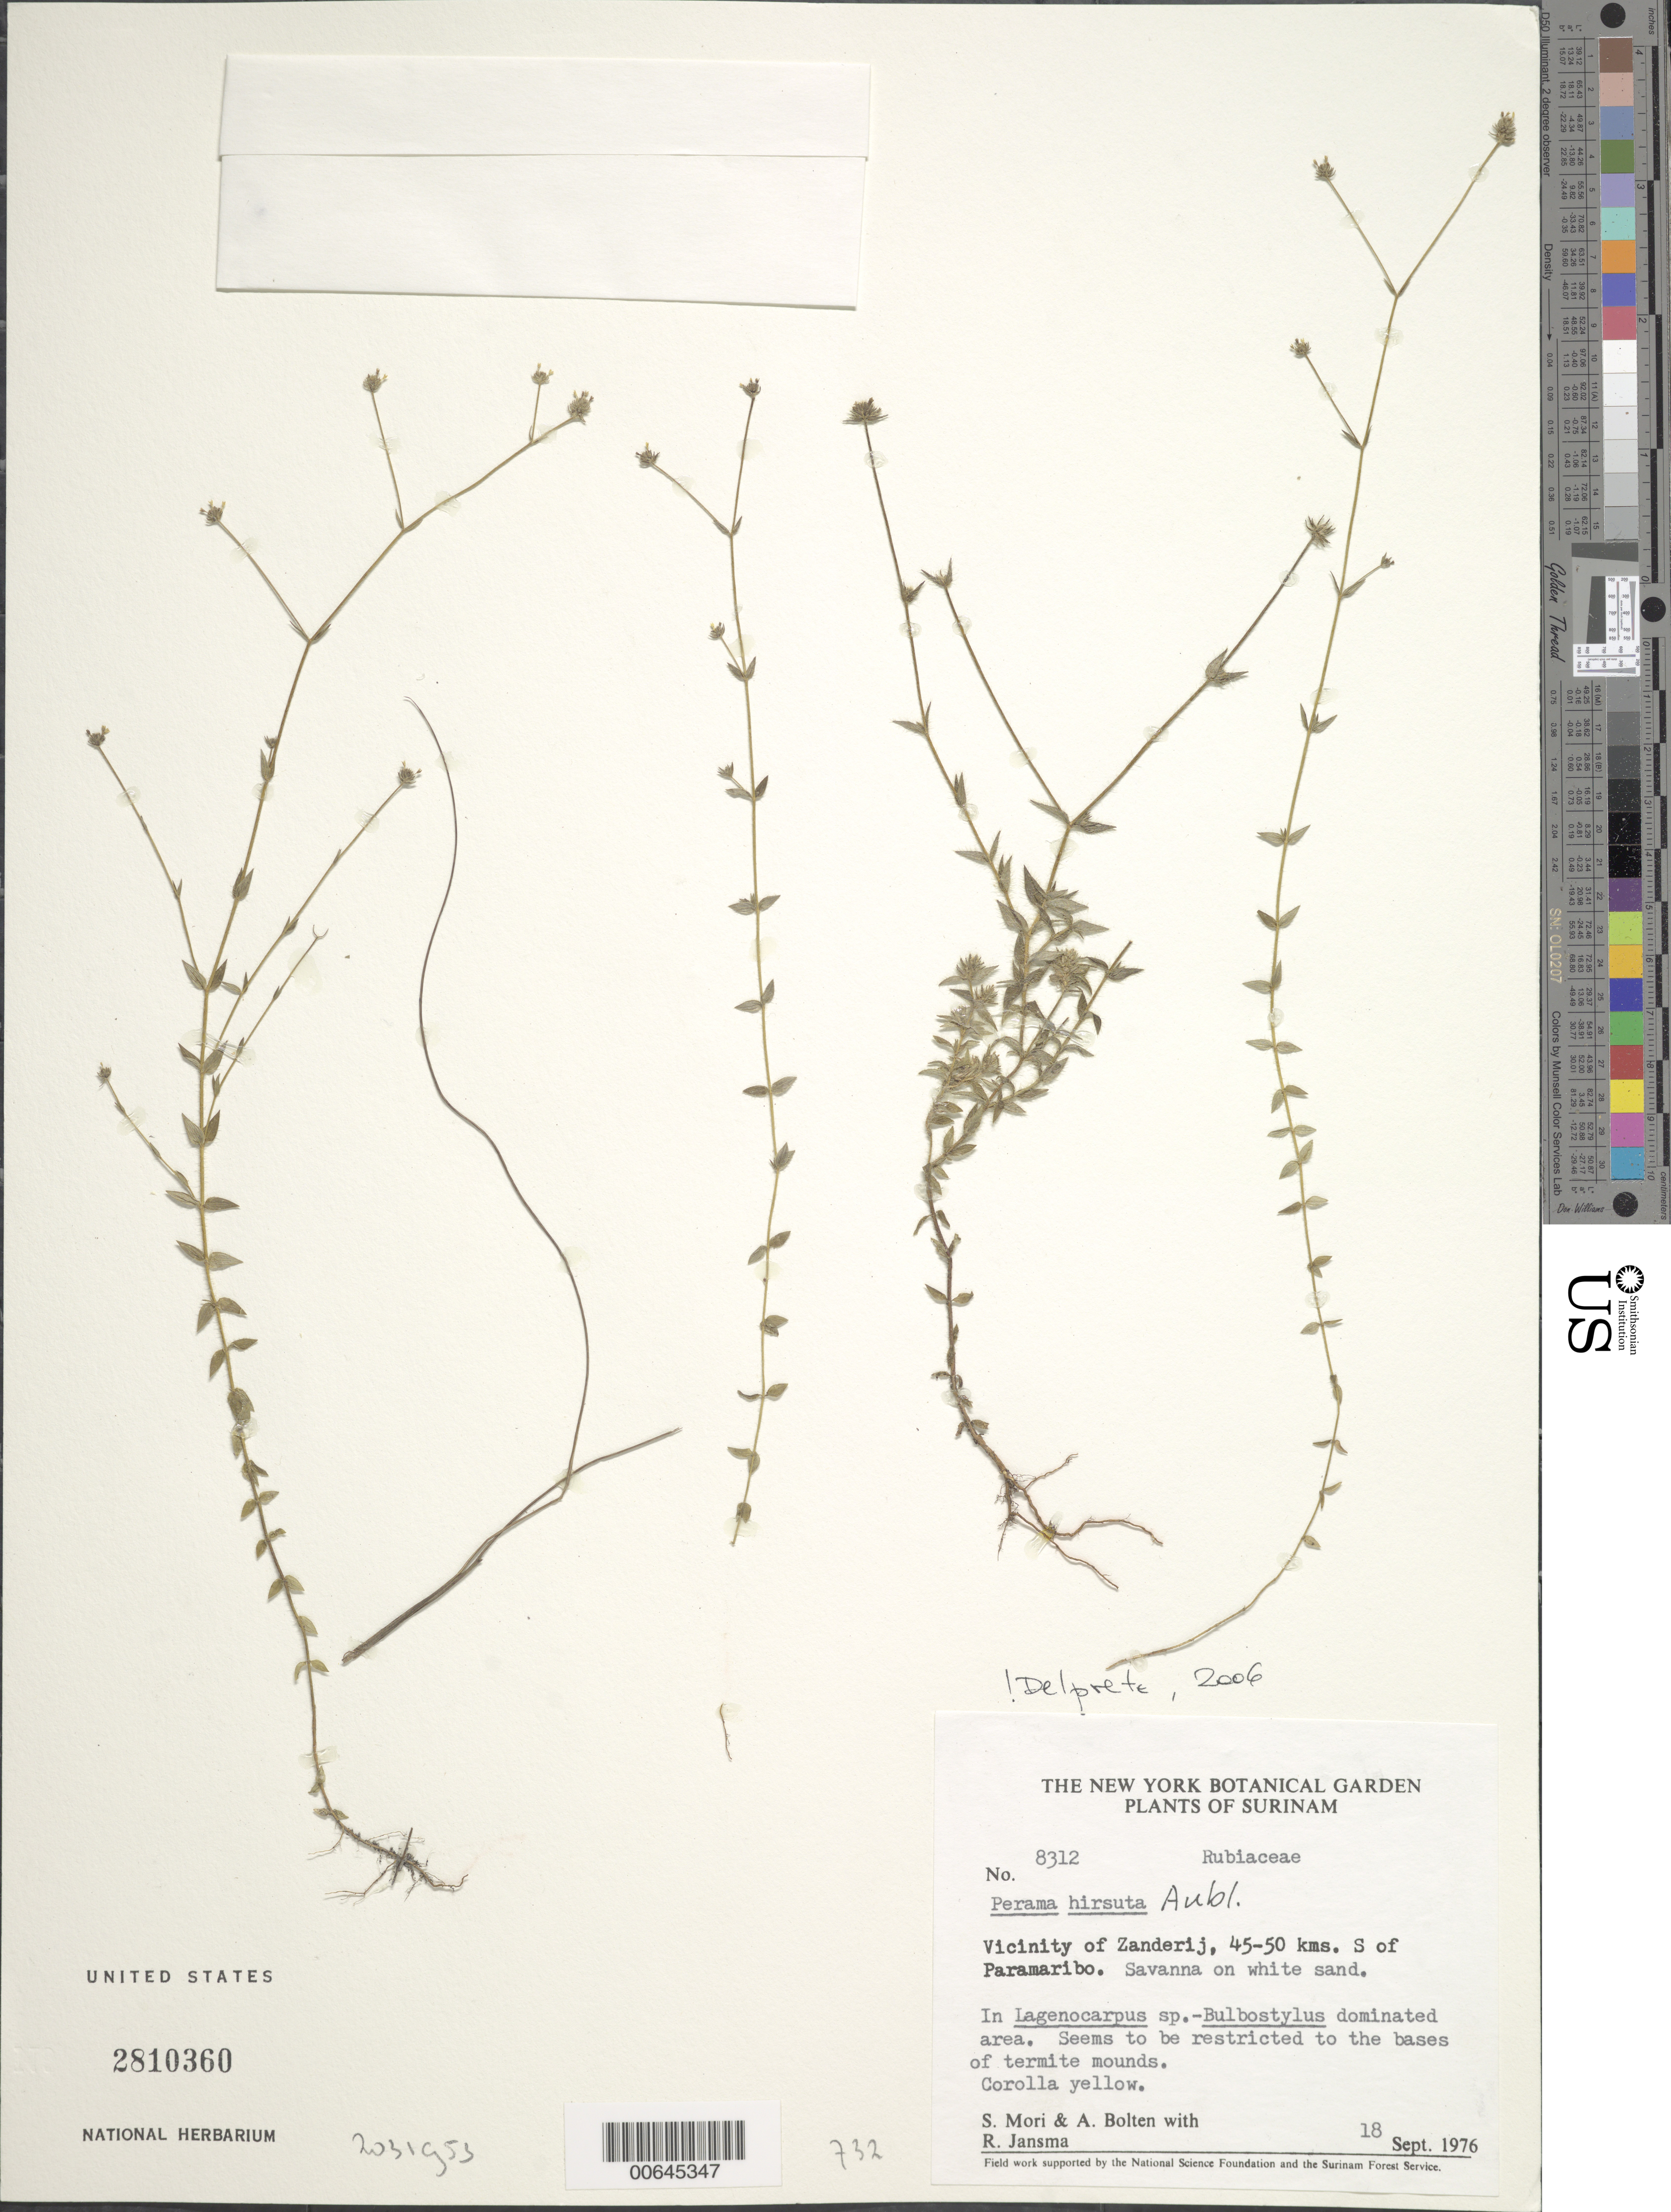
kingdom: Plantae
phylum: Tracheophyta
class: Magnoliopsida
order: Gentianales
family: Rubiaceae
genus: Perama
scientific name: Perama hirsuta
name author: Aubl.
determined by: Delprete, P. G., Herb. de Guyane Cay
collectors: S. Mori, A. Bolten & R. Jansma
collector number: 8312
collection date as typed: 18-Sep-76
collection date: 1976-09-18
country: Suriname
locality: Zanderij, 45-50 km S of Paramaribo. Zanderij savanna near Matta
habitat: Savanna on white sand. In Lagenocarpus sp. - Bulbostylus dominated area. Seems to be restricted to bases of termite mounds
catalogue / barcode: US 2810360